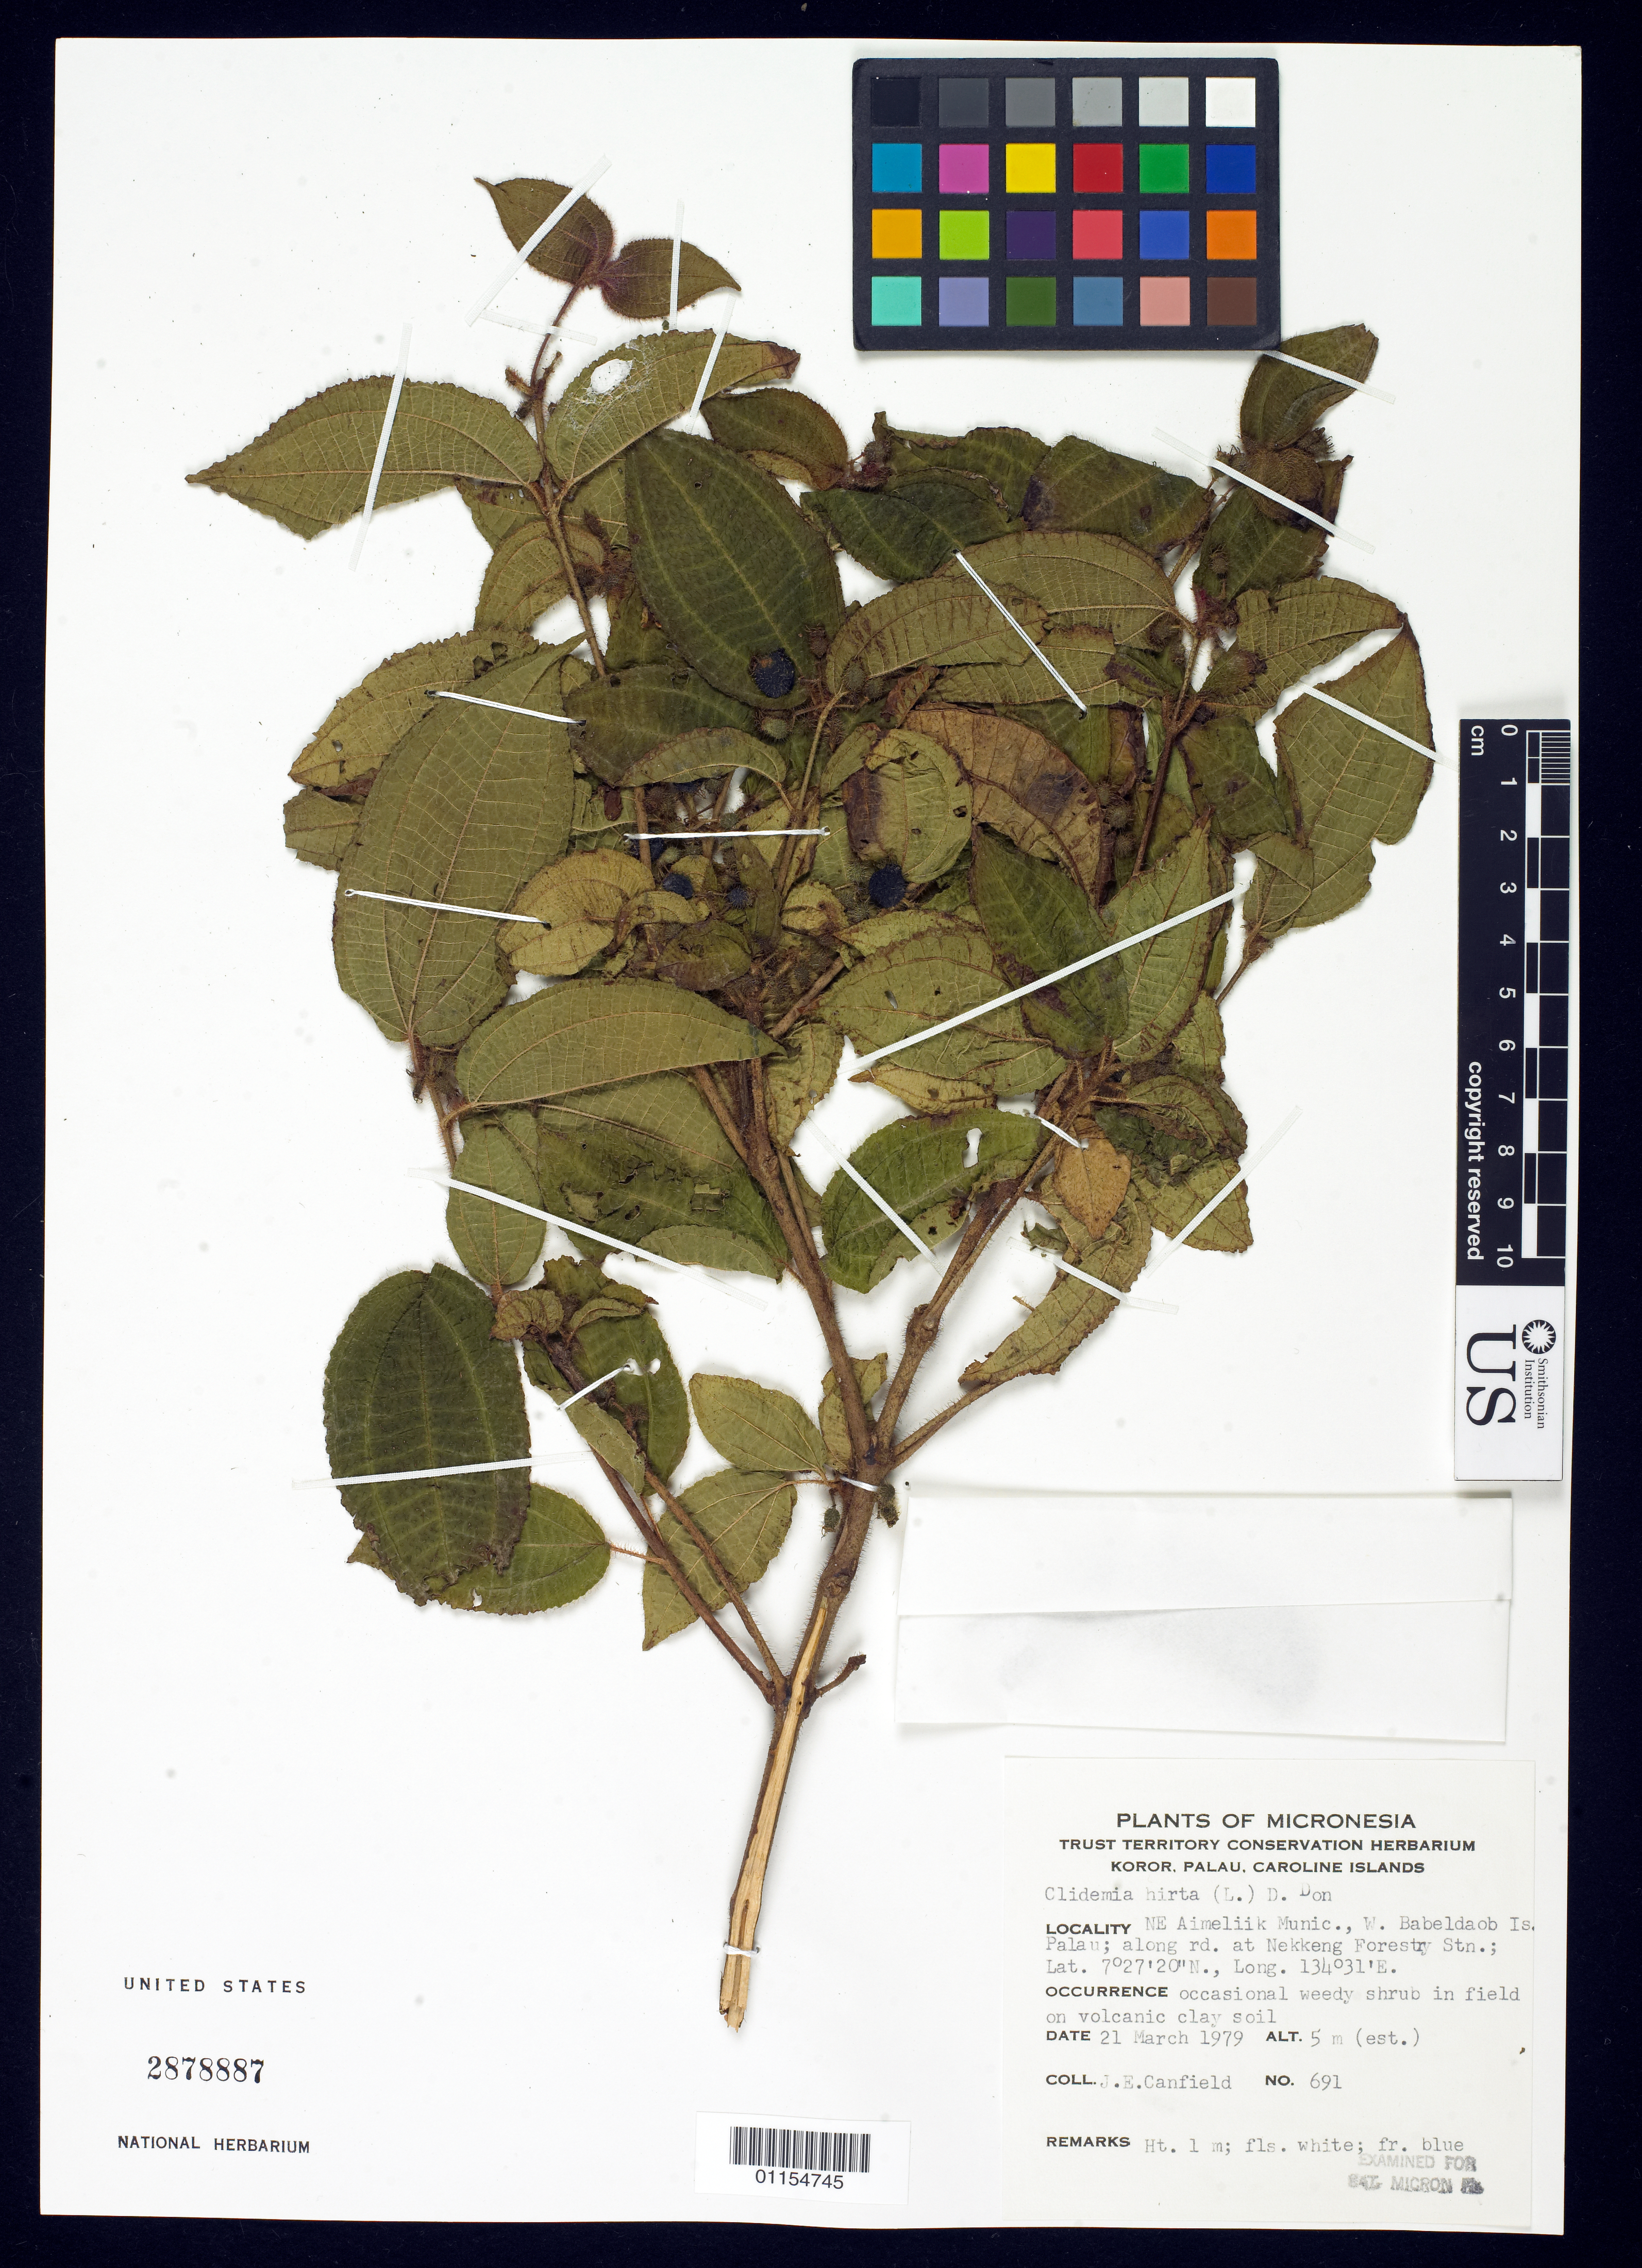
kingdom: Plantae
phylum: Tracheophyta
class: Magnoliopsida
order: Myrtales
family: Melastomataceae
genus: Miconia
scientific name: Miconia crenata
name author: (Vahl) Michelang.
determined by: Wagner, W. L., (BOT), Smithsonian Institution - National Museum of Natural History (UNITED STATES)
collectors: J. E. Canfield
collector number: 691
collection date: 1979-03-21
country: Palau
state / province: Aimeliik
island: Babeldaob [Babelthuap]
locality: W. Babeldaob Is.; along rd. along road at Nekken forestry Stn.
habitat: in field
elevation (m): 5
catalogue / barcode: US 2878887